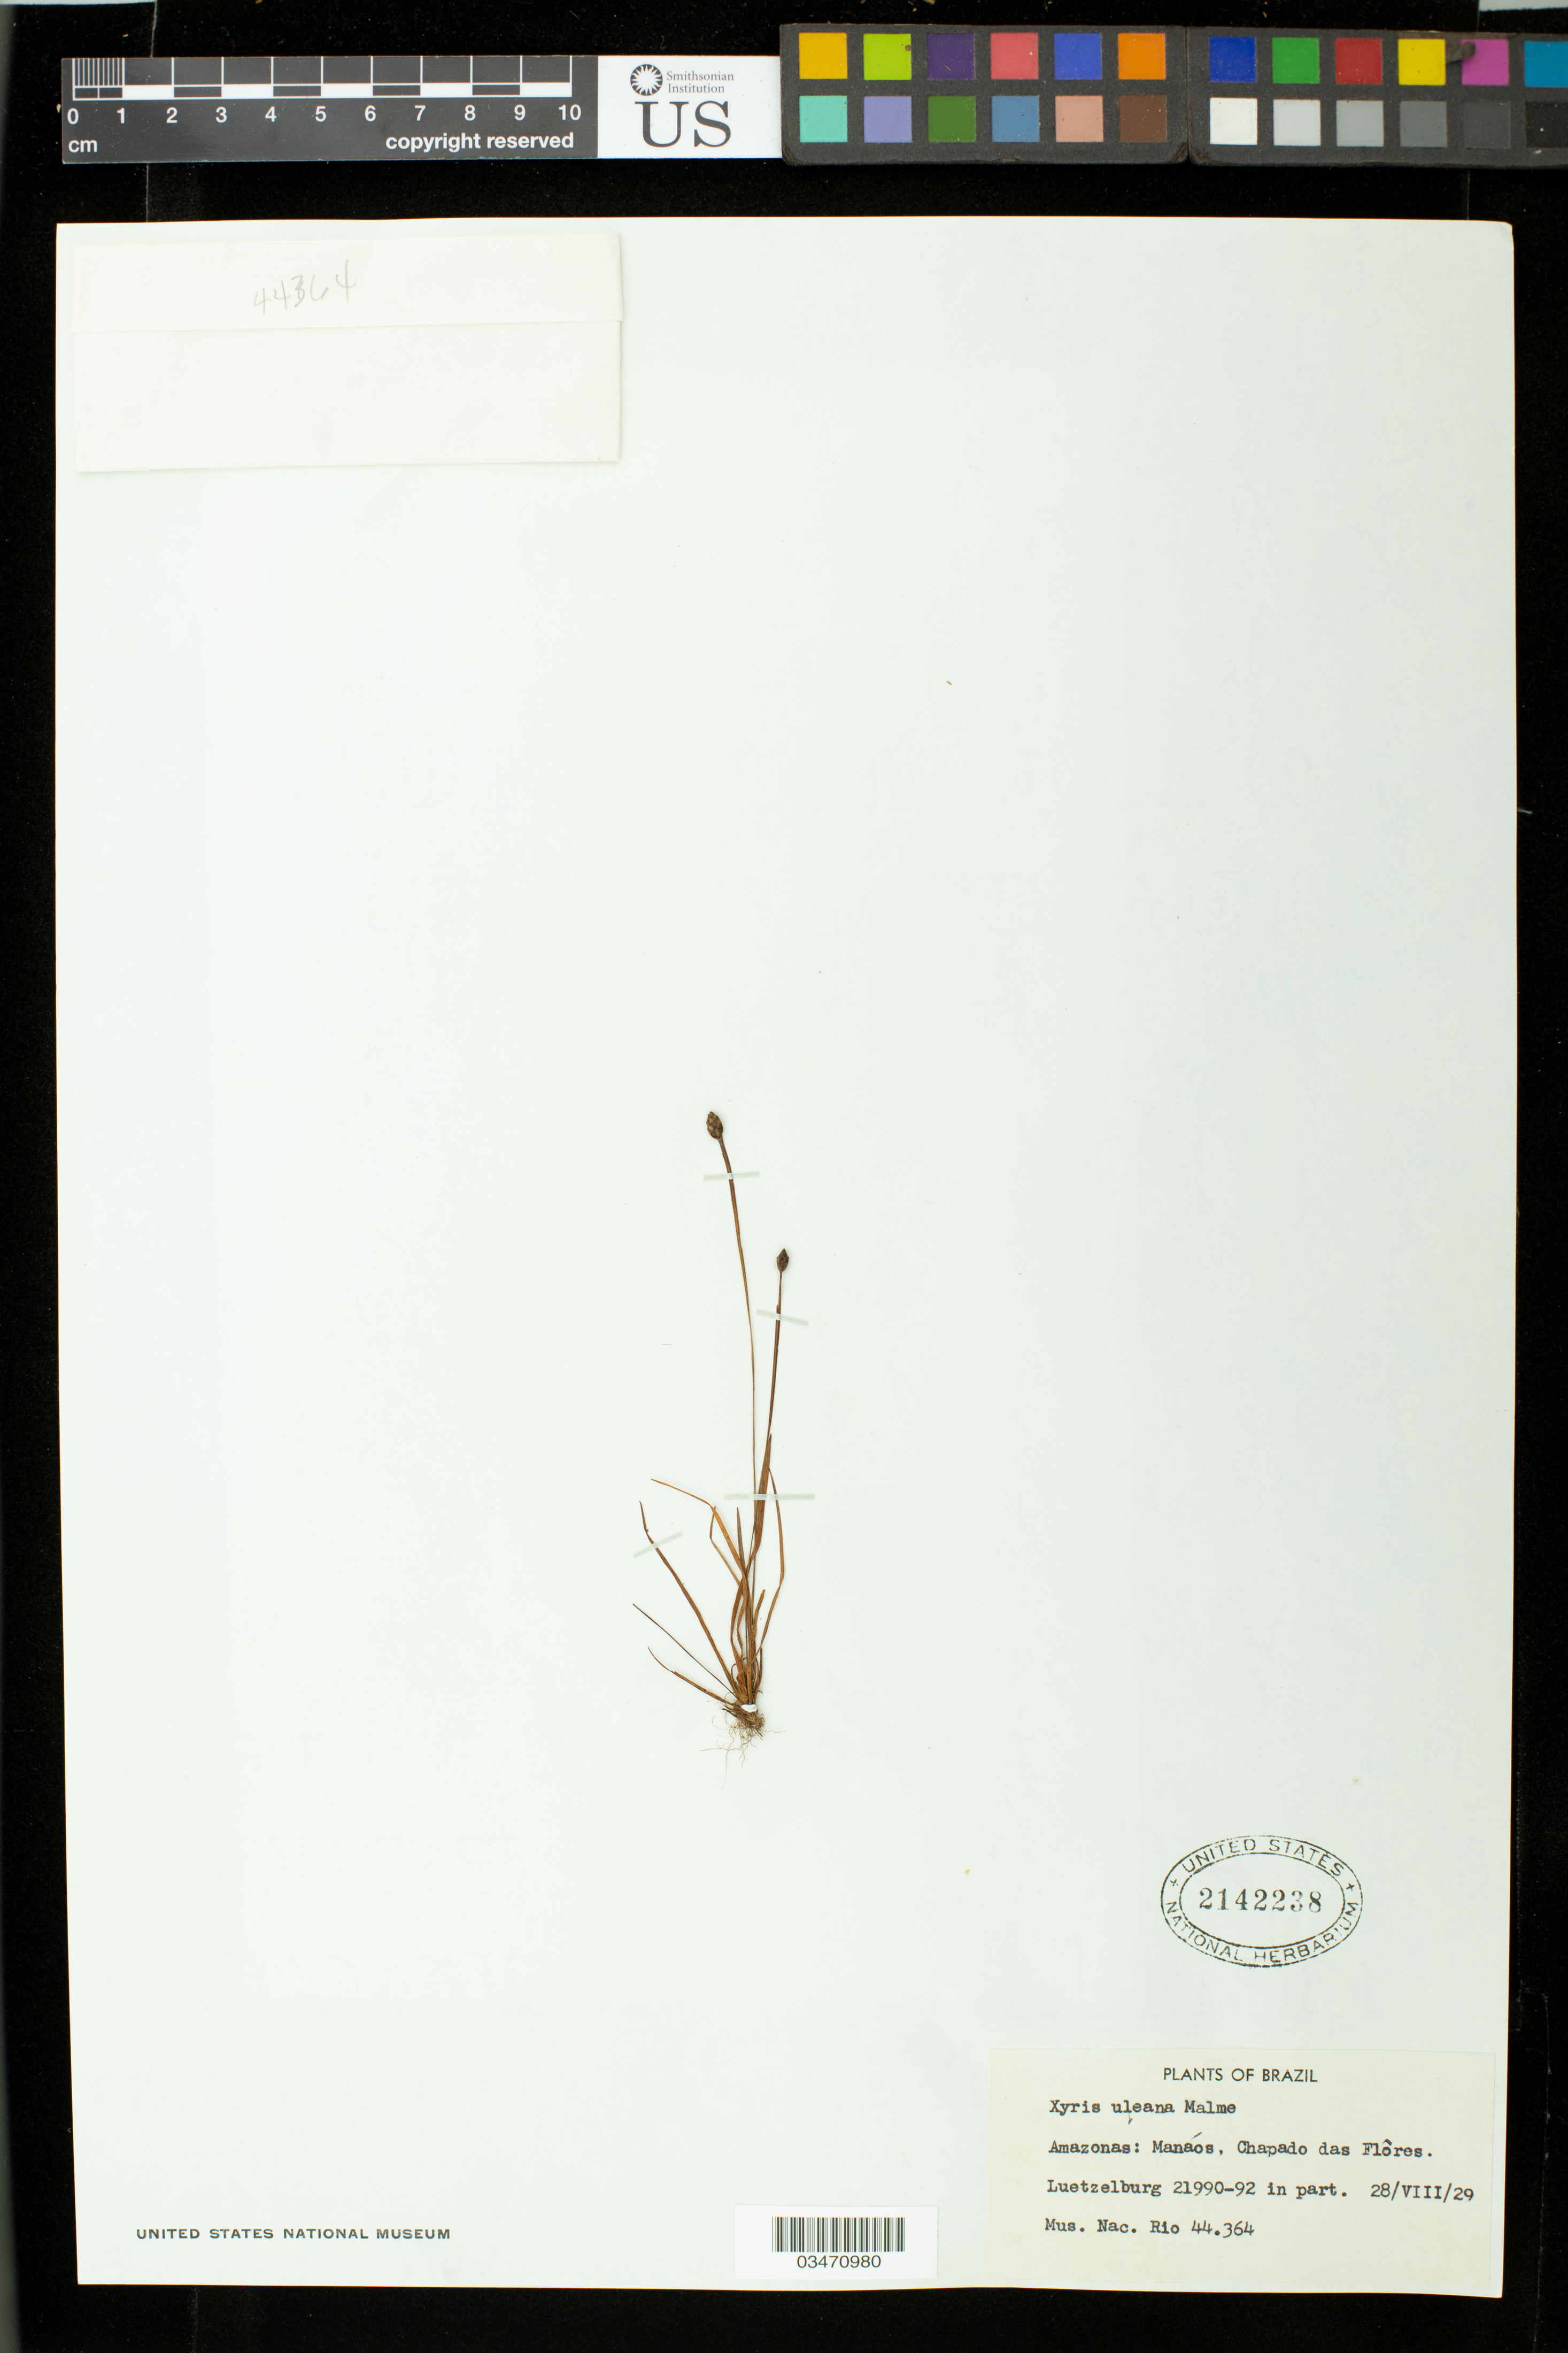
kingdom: Plantae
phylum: Tracheophyta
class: Liliopsida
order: Poales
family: Xyridaceae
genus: Xyris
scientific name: Xyris uleana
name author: Malme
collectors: Luetzelburg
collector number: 44364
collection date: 1929-08-28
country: Brazil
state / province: Amazonas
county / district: Manáos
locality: Chapado das Flores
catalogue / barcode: US 2142238